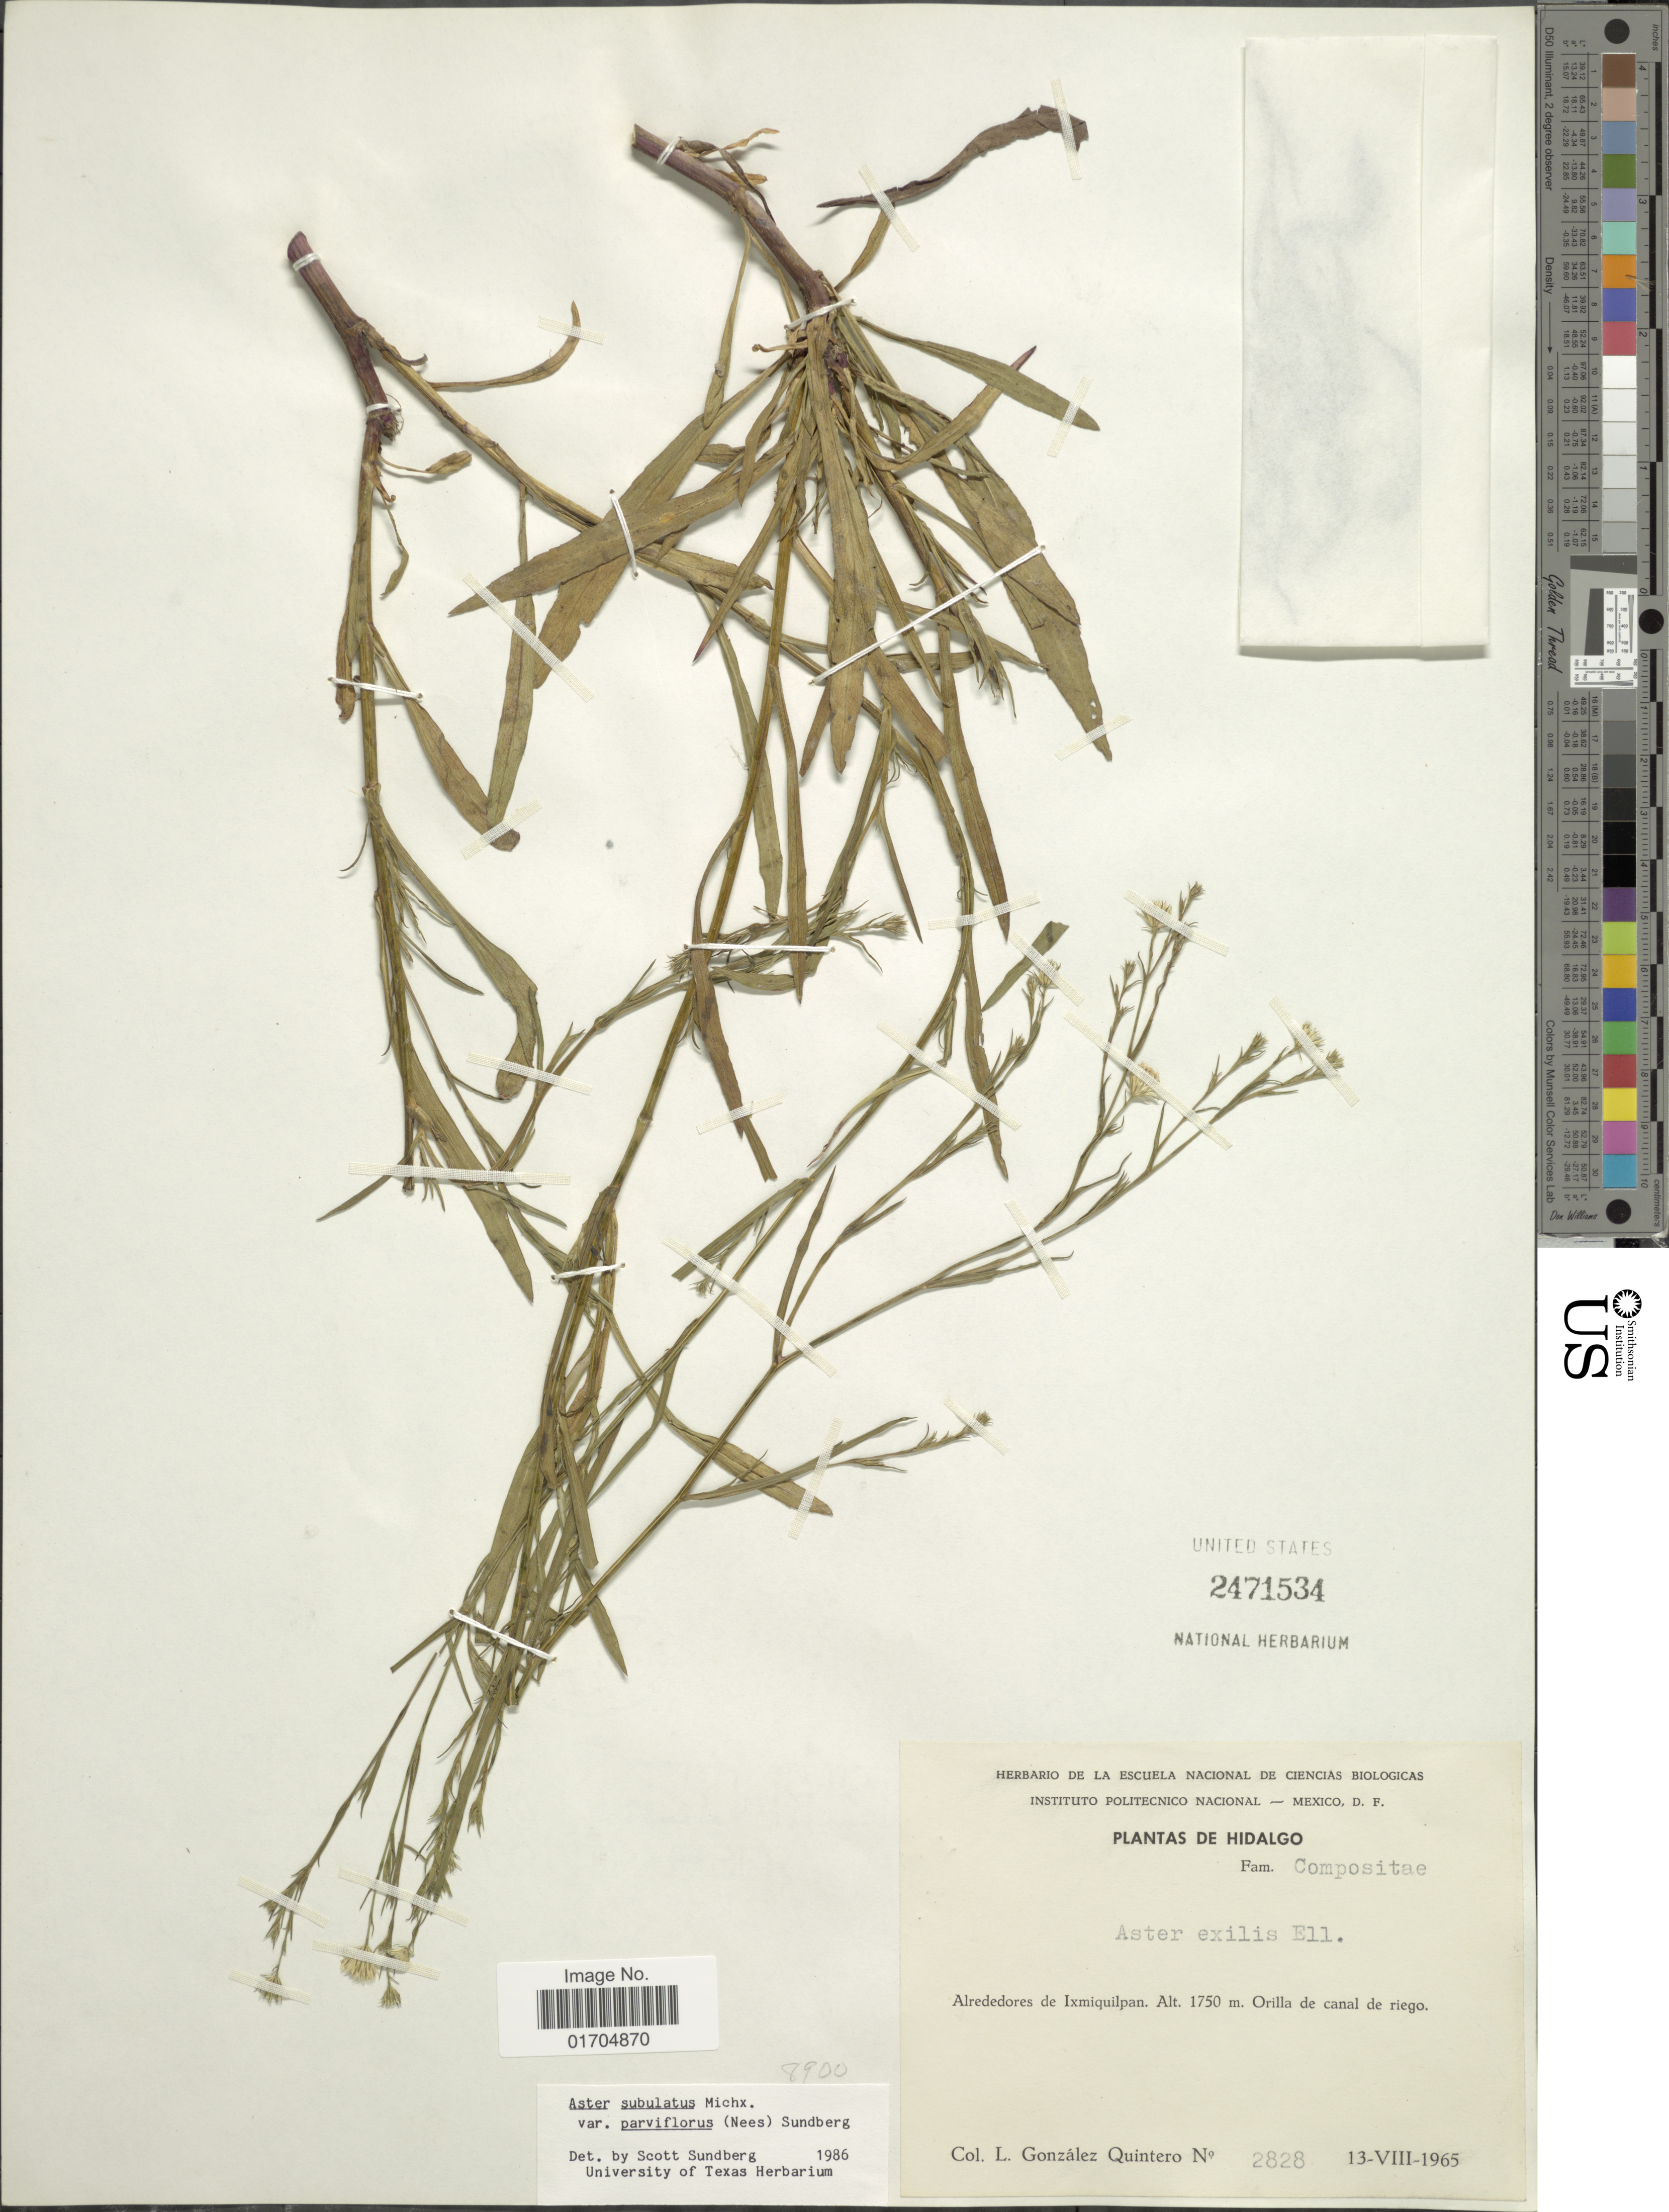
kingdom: Plantae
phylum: Tracheophyta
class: Magnoliopsida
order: Asterales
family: Asteraceae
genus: Symphyotrichum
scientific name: Symphyotrichum subulatum var. parviflorum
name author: (Nees) S.D. Sundb.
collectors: L. González Quintero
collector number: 2828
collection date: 1965-08-13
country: Mexico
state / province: Hidalgo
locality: Alrededores de Ixmiquilpan, Orilla de canal de riego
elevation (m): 1750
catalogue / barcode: US 2471534